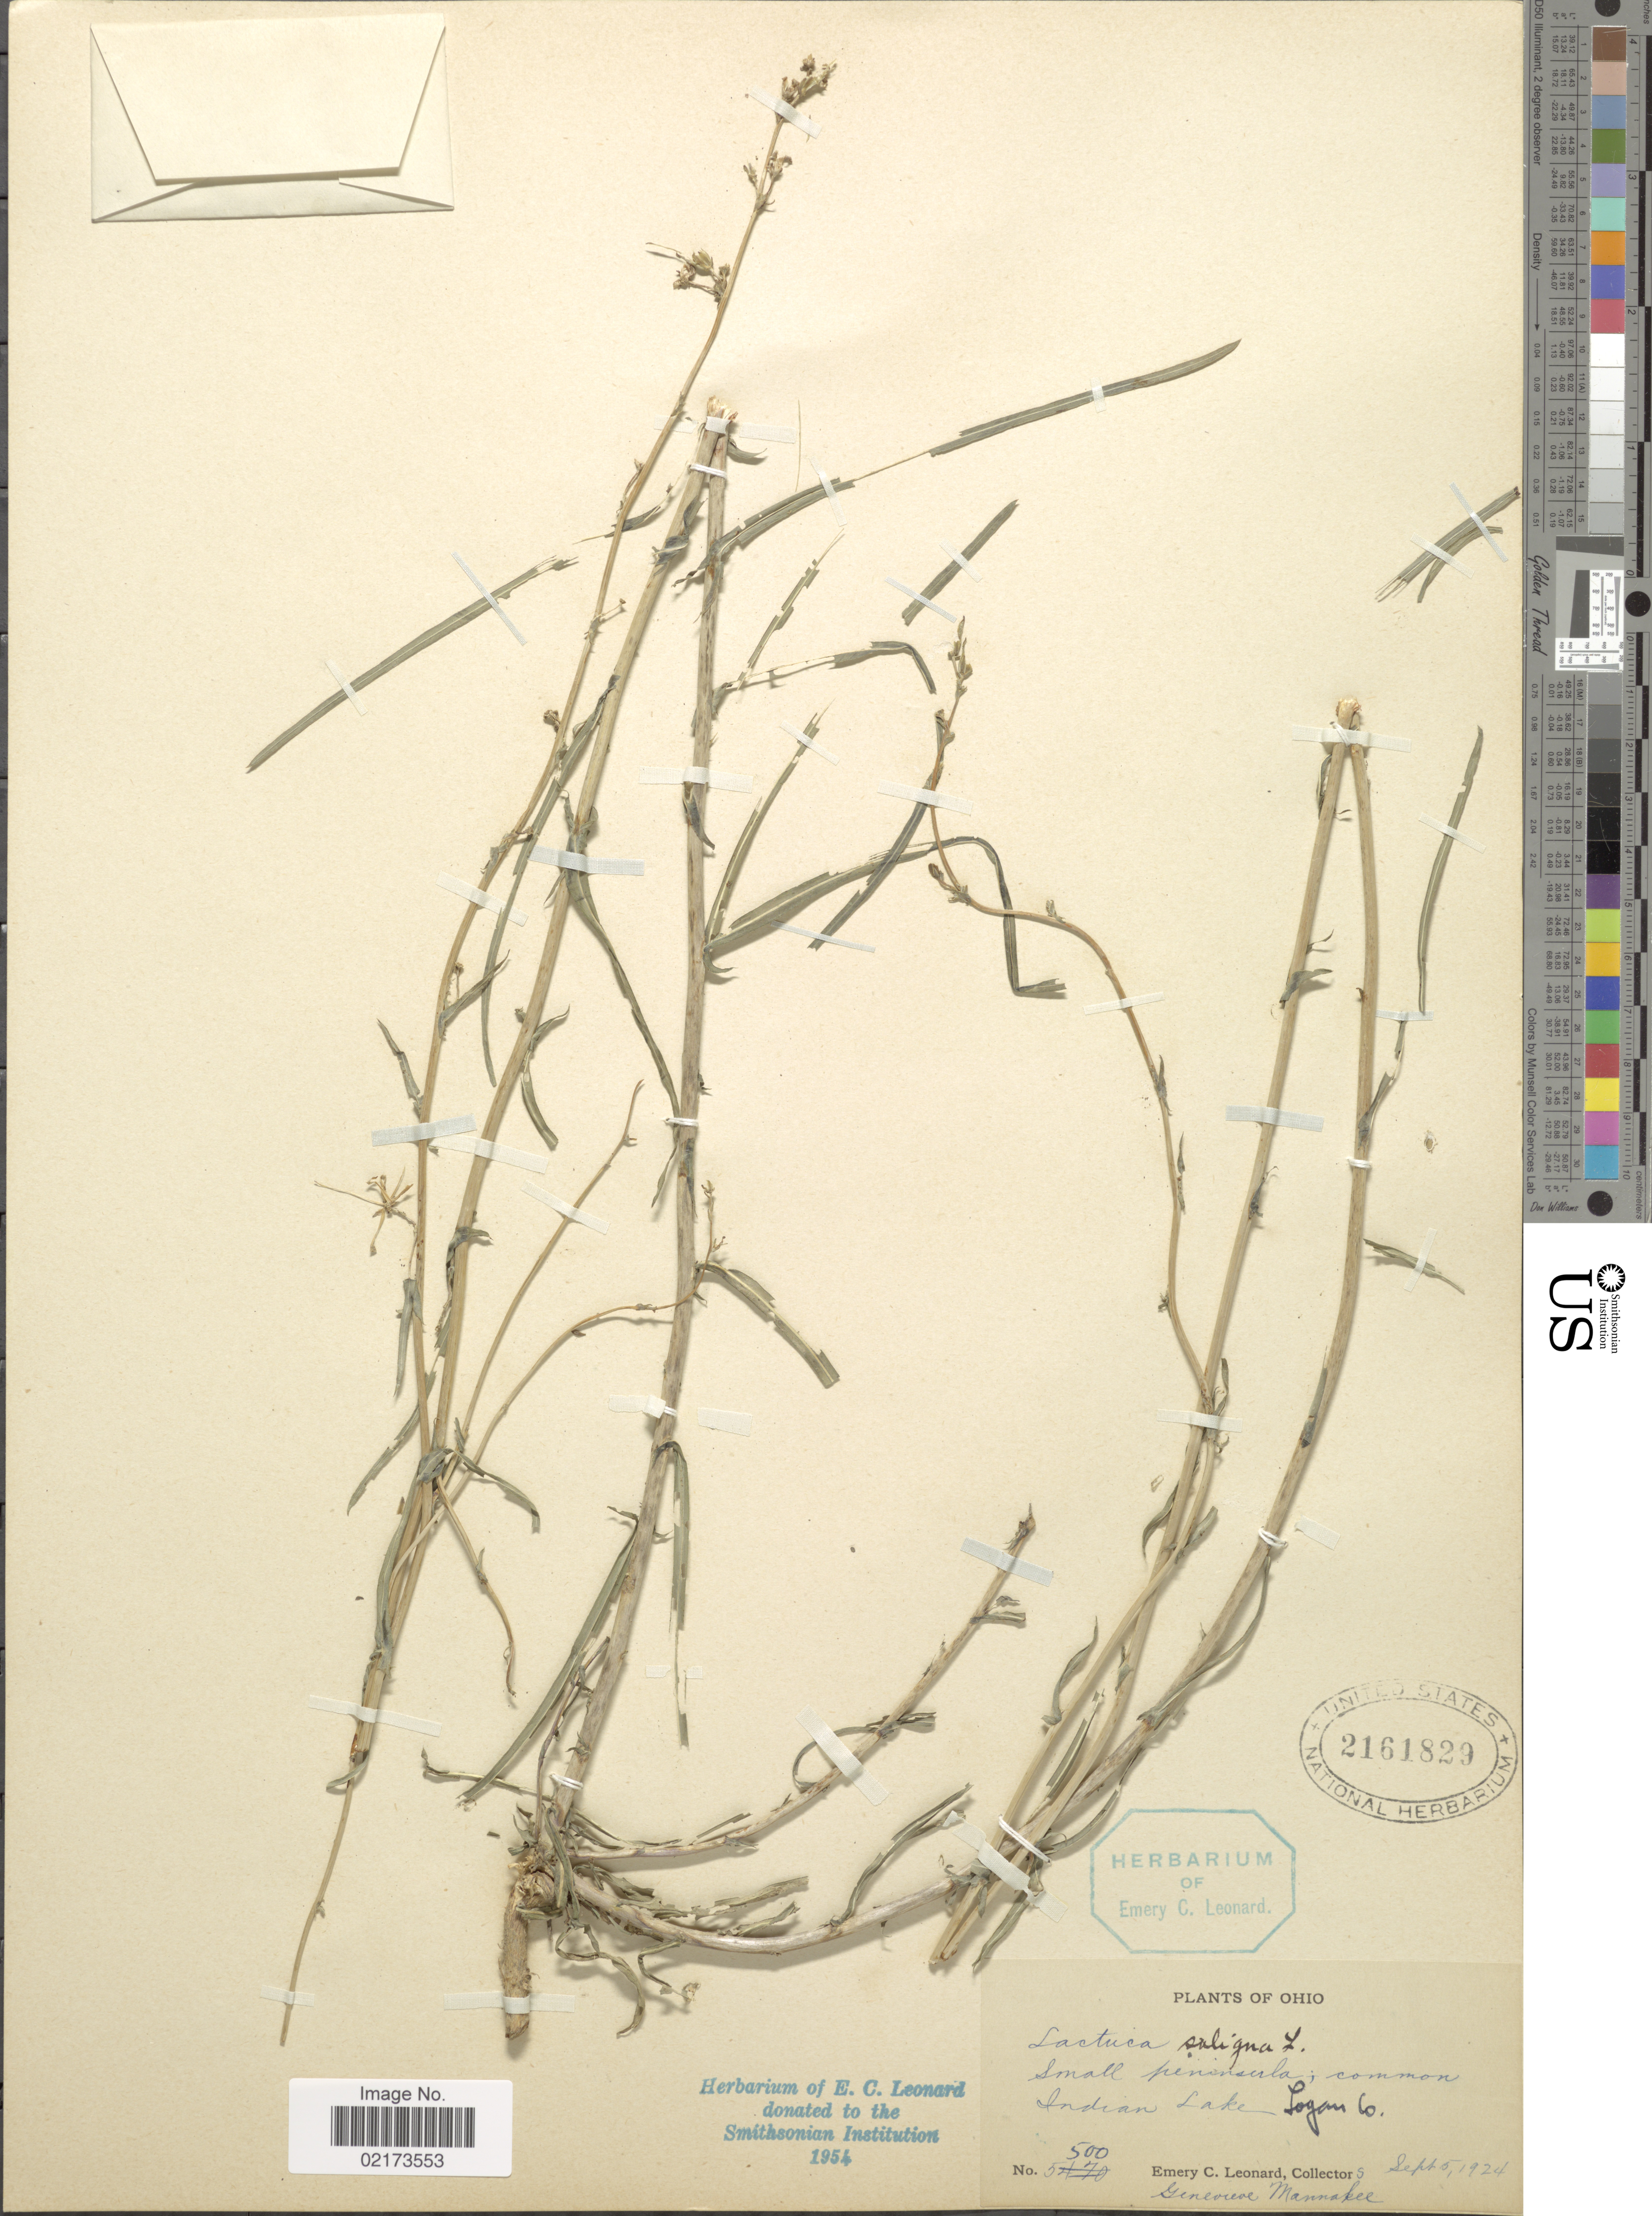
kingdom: Plantae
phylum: Tracheophyta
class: Magnoliopsida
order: Asterales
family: Asteraceae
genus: Lactuca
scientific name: Lactuca saligna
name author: L.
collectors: E. C. Leonard & G. Mannakee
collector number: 500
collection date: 1924-09-05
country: United States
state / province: Ohio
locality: Indian Lake, Logan Co.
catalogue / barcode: US 2161829